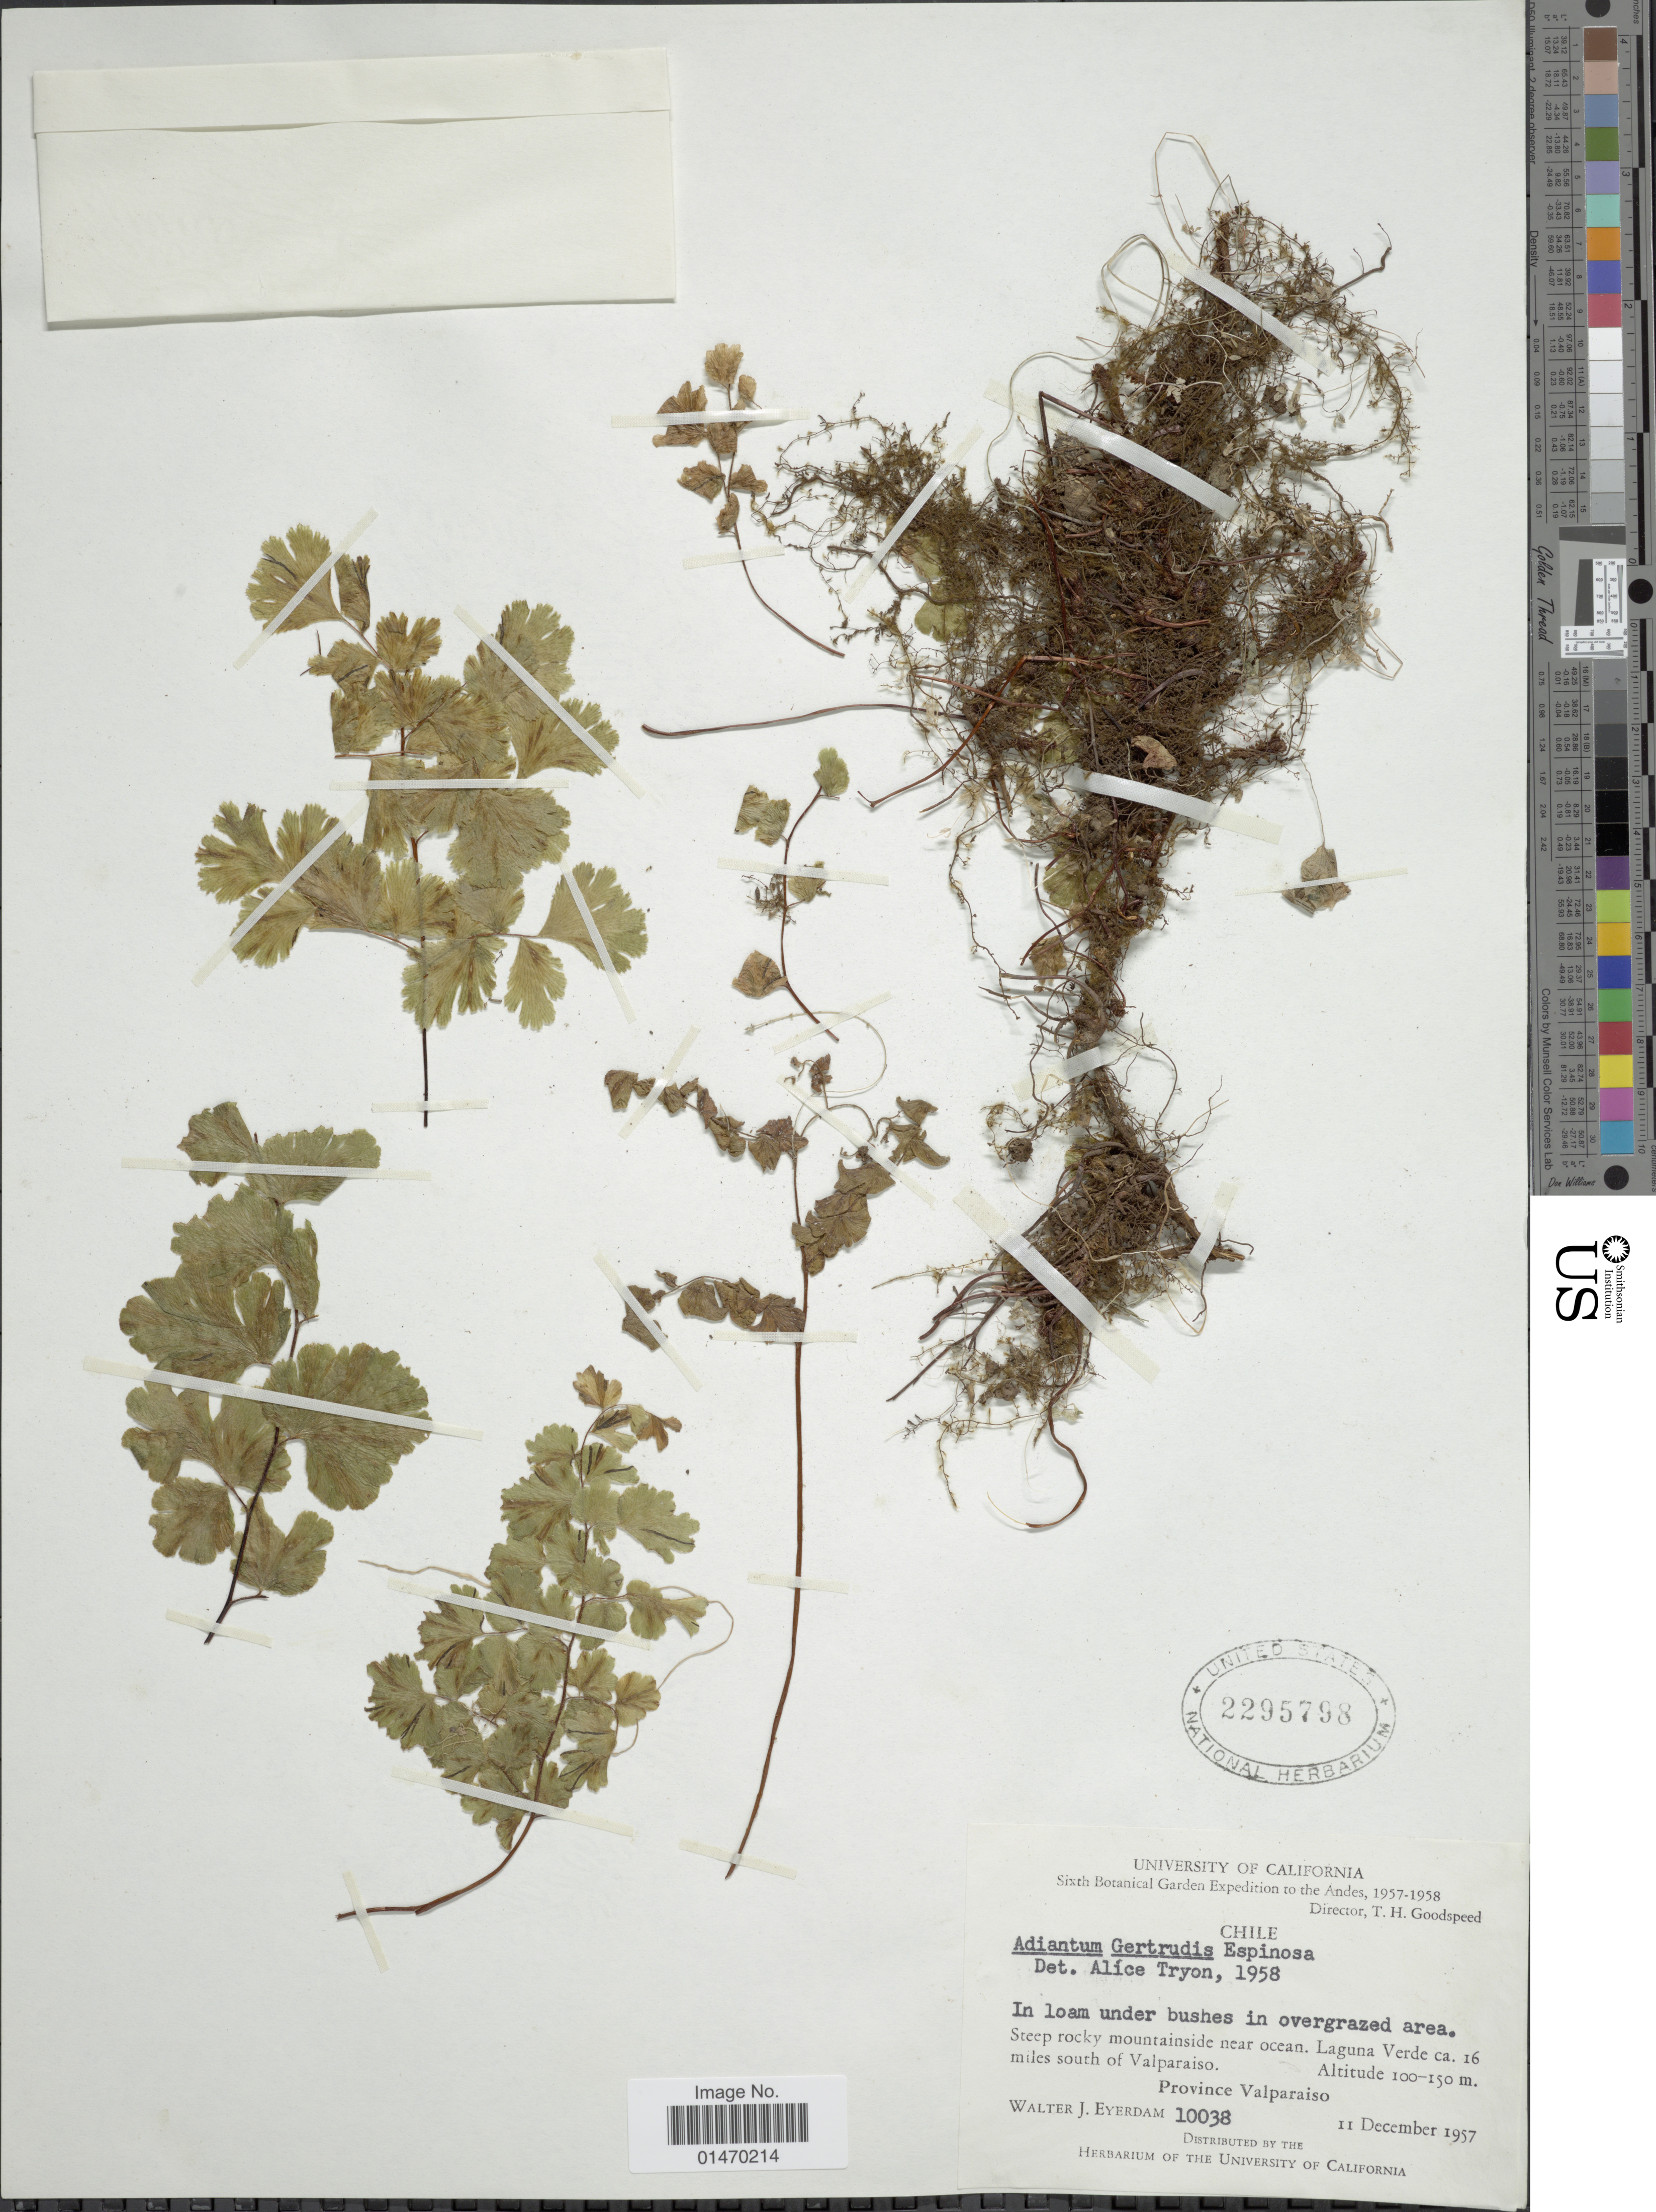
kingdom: Plantae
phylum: Tracheophyta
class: Polypodiopsida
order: Polypodiales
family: Pteridaceae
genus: Adiantum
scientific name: Adiantum digitatum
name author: Hook.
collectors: W. J. Eyerdam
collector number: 10038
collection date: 1957-12-11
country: Chile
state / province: Valparaíso (V)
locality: Laguna Verde ca. 16 miles south of Valparasio.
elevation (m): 100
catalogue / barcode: US 2295798